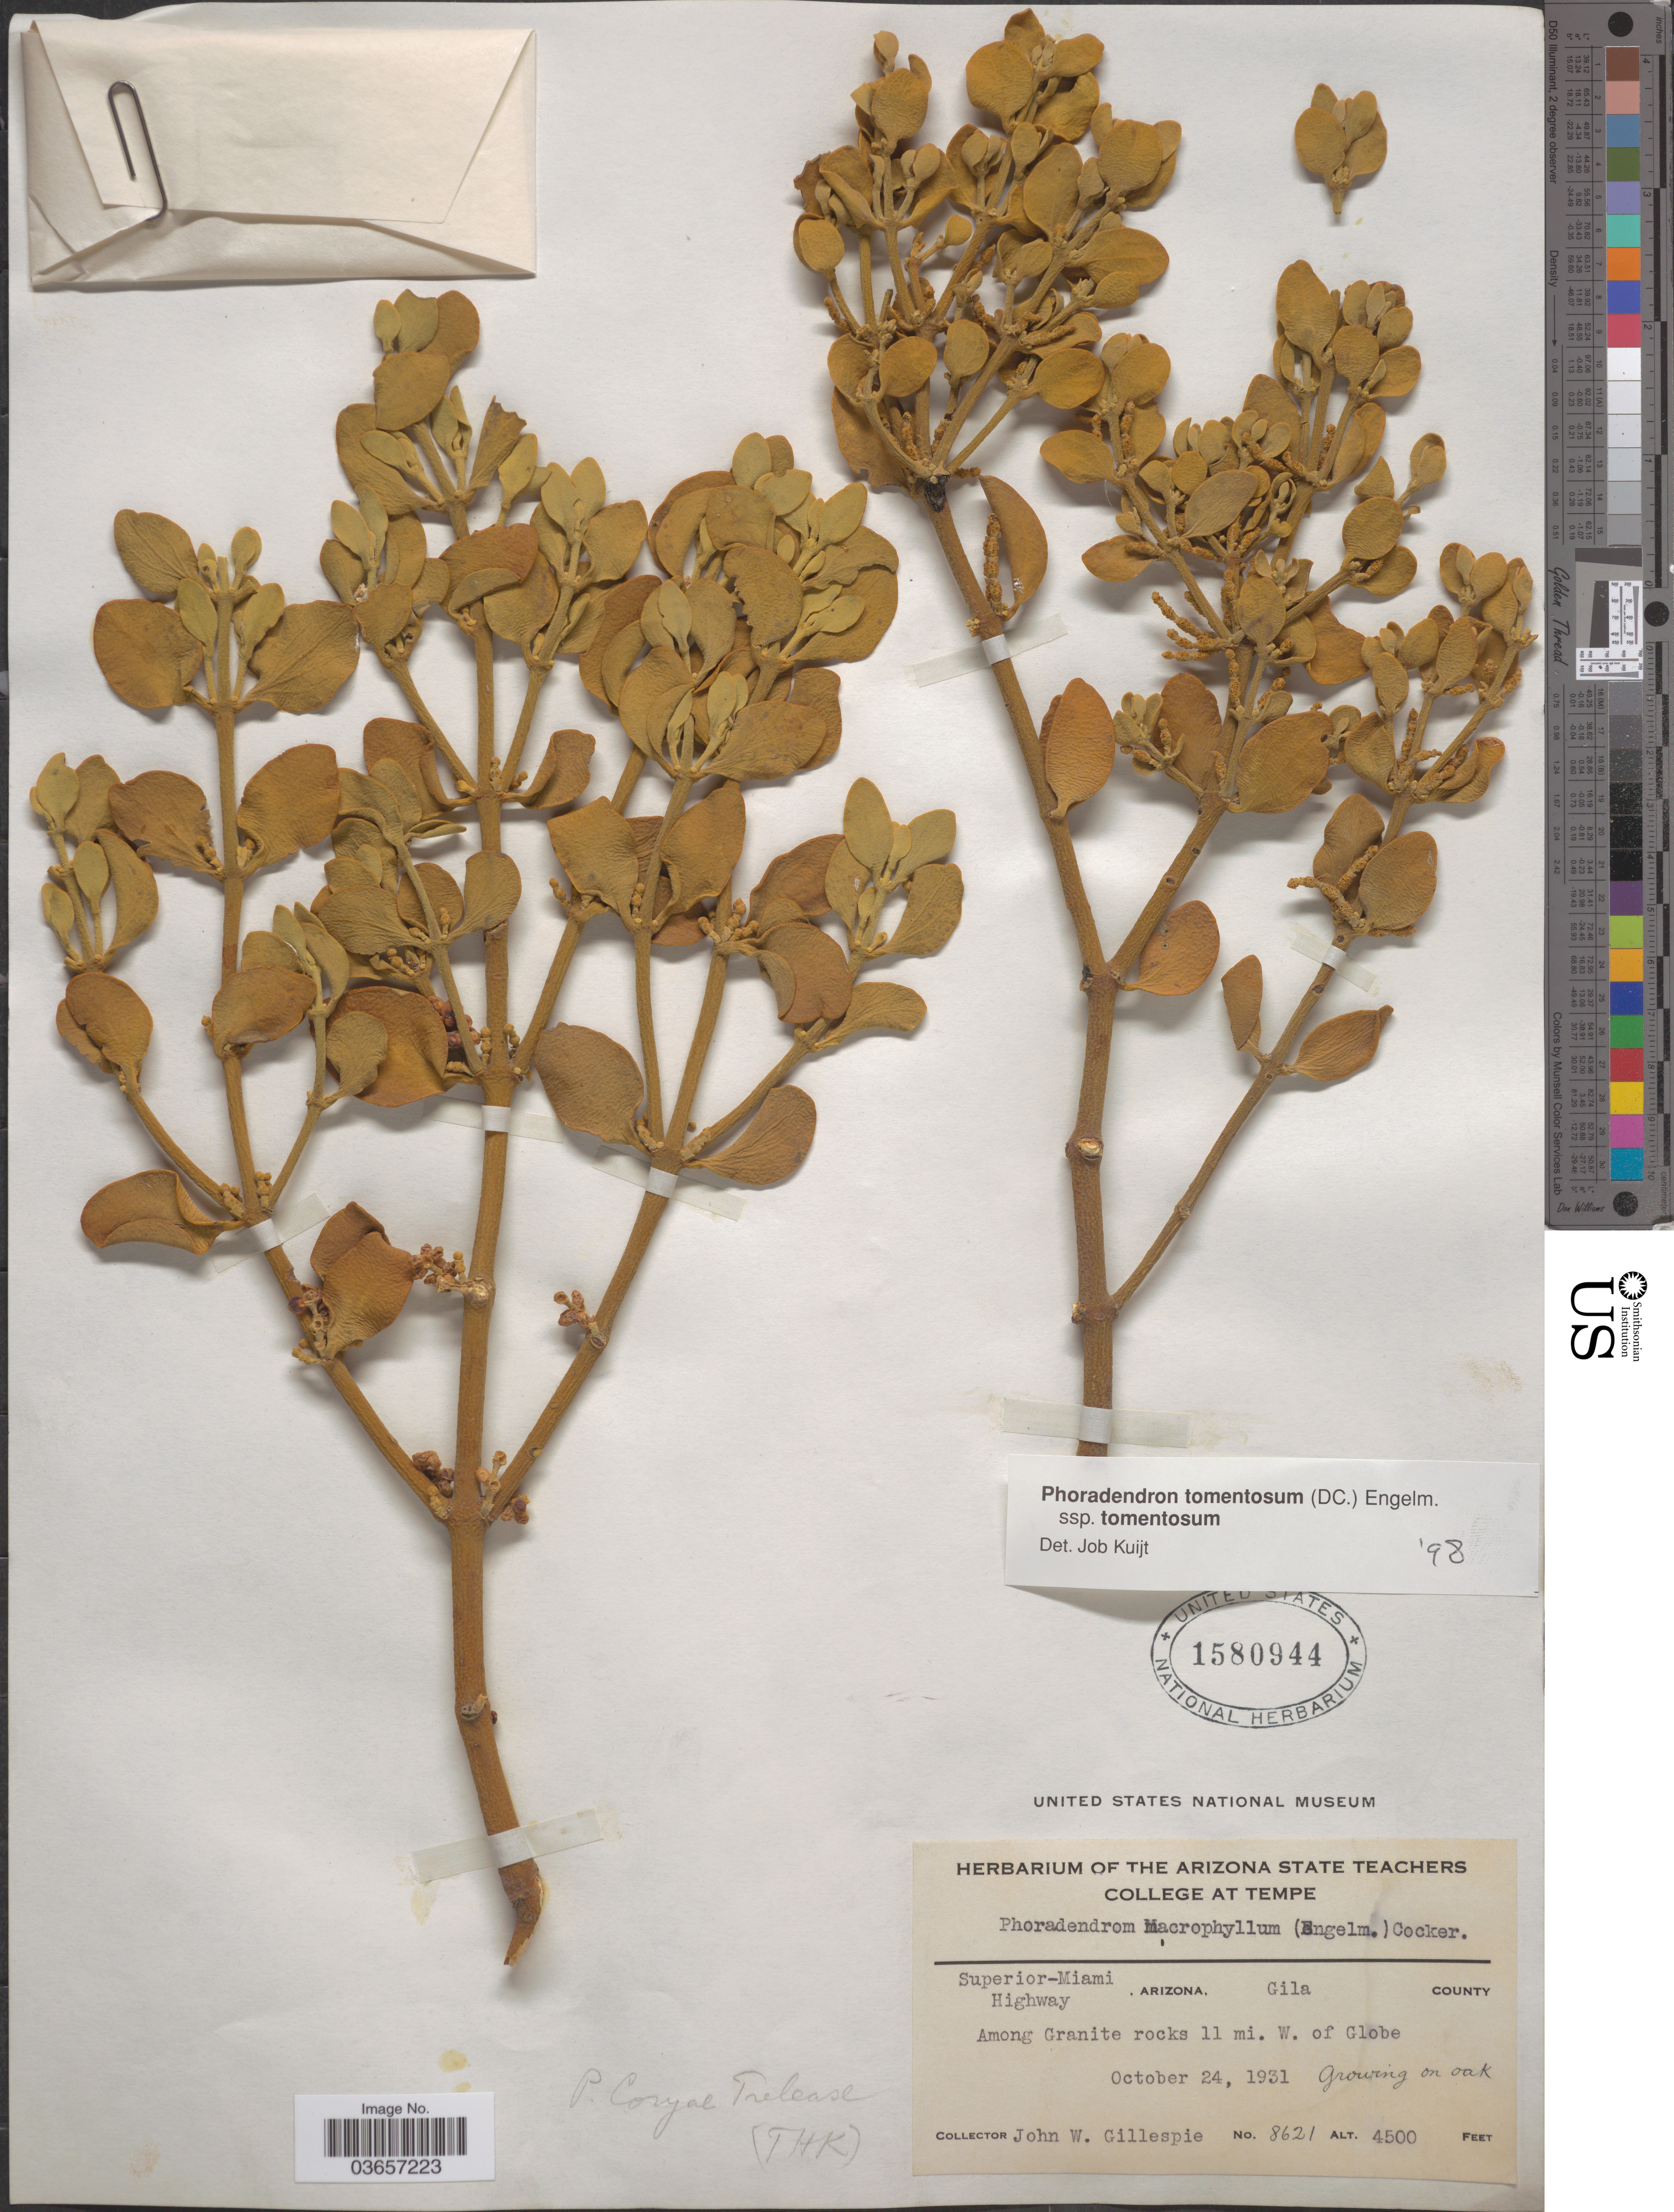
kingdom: Plantae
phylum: Tracheophyta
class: Magnoliopsida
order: Santalales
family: Viscaceae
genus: Phoradendron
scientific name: Phoradendron tomentosum subsp. tomentosum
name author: DC.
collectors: J. W. Gillespie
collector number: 8621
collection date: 1931-10-24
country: United States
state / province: Arizona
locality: Superior-Miami Highway. Gila County. Among Granite rocks 11 mi. W. of Globe.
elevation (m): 1372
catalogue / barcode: US 1580944